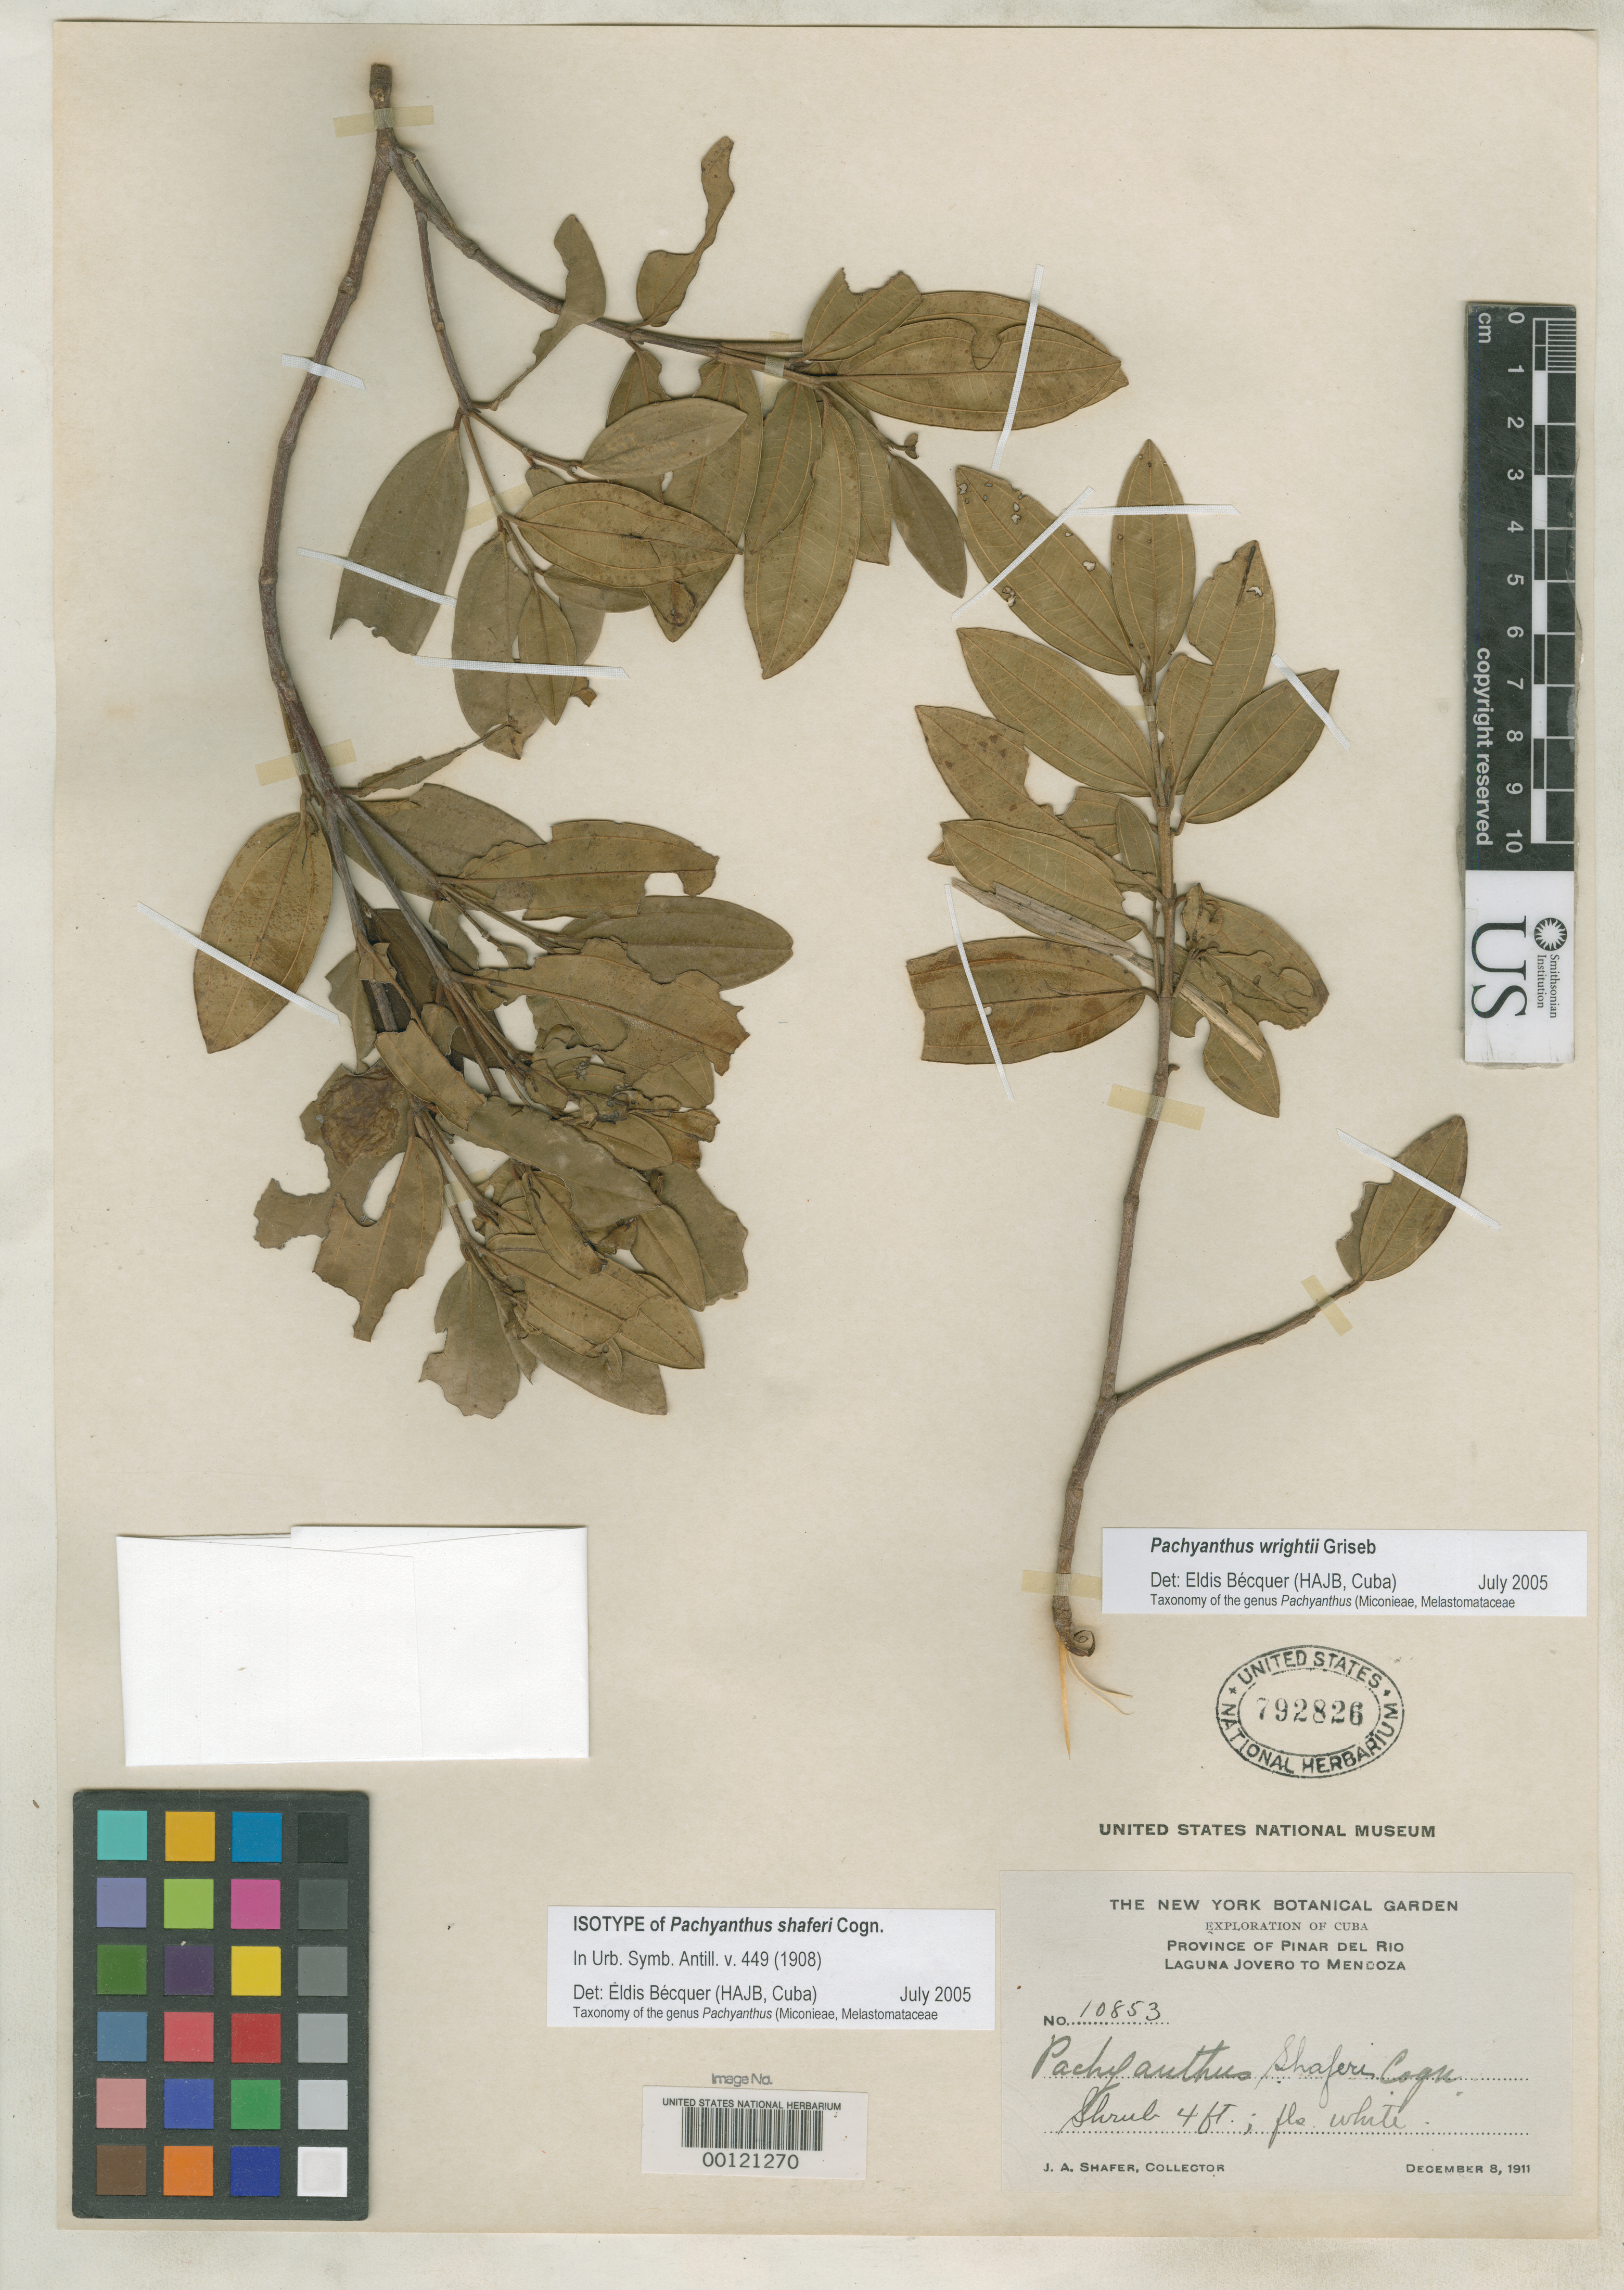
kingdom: Plantae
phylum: Tracheophyta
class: Magnoliopsida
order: Myrtales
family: Melastomataceae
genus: Pachyanthus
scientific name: Pachyanthus shaferi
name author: Cogn. in Urb.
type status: Isotype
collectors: J. A. Shafer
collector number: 10853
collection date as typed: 08 Dec 1911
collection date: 1911-12-08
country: Cuba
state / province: Pinar del Río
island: Greater Antilles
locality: Between Laguna Javero & Mendoza.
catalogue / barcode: US 792826